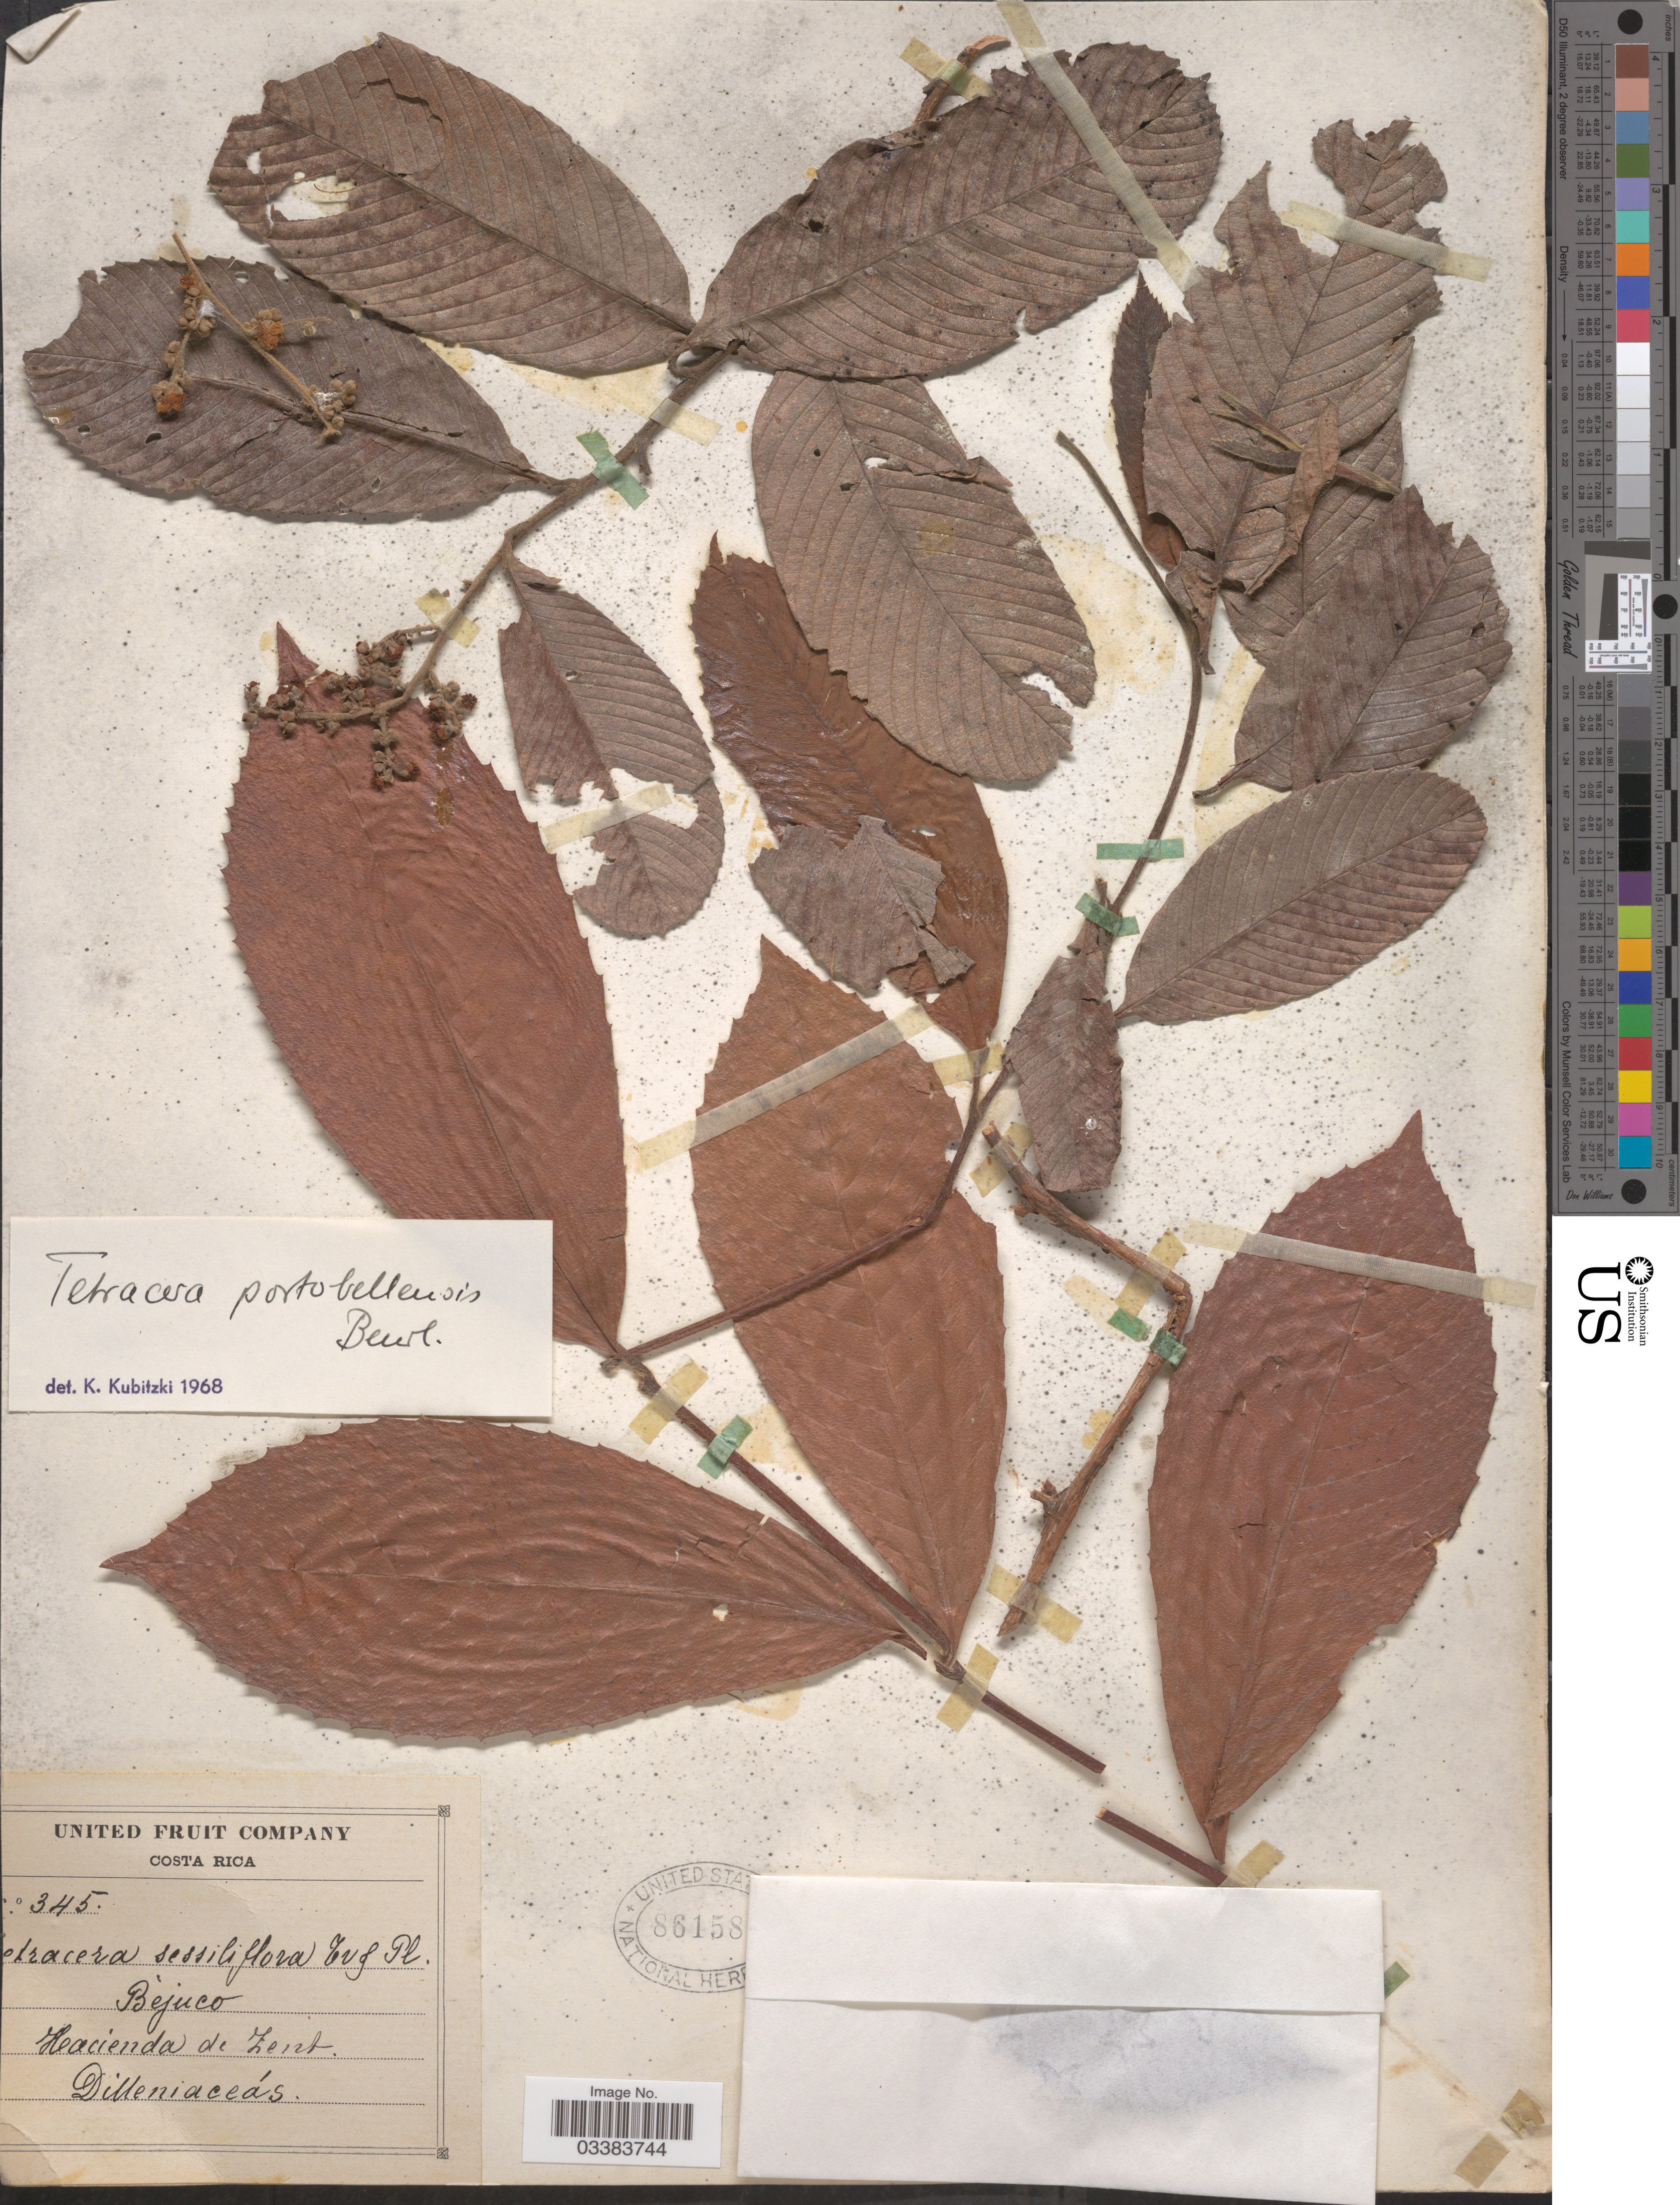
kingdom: Plantae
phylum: Tracheophyta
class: Magnoliopsida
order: Dilleniales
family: Dilleniaceae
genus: Tetracera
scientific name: Tetracera portobellensis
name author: Beurl.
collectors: United Fruit Company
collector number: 345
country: Costa Rica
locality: Hacienda de Zent